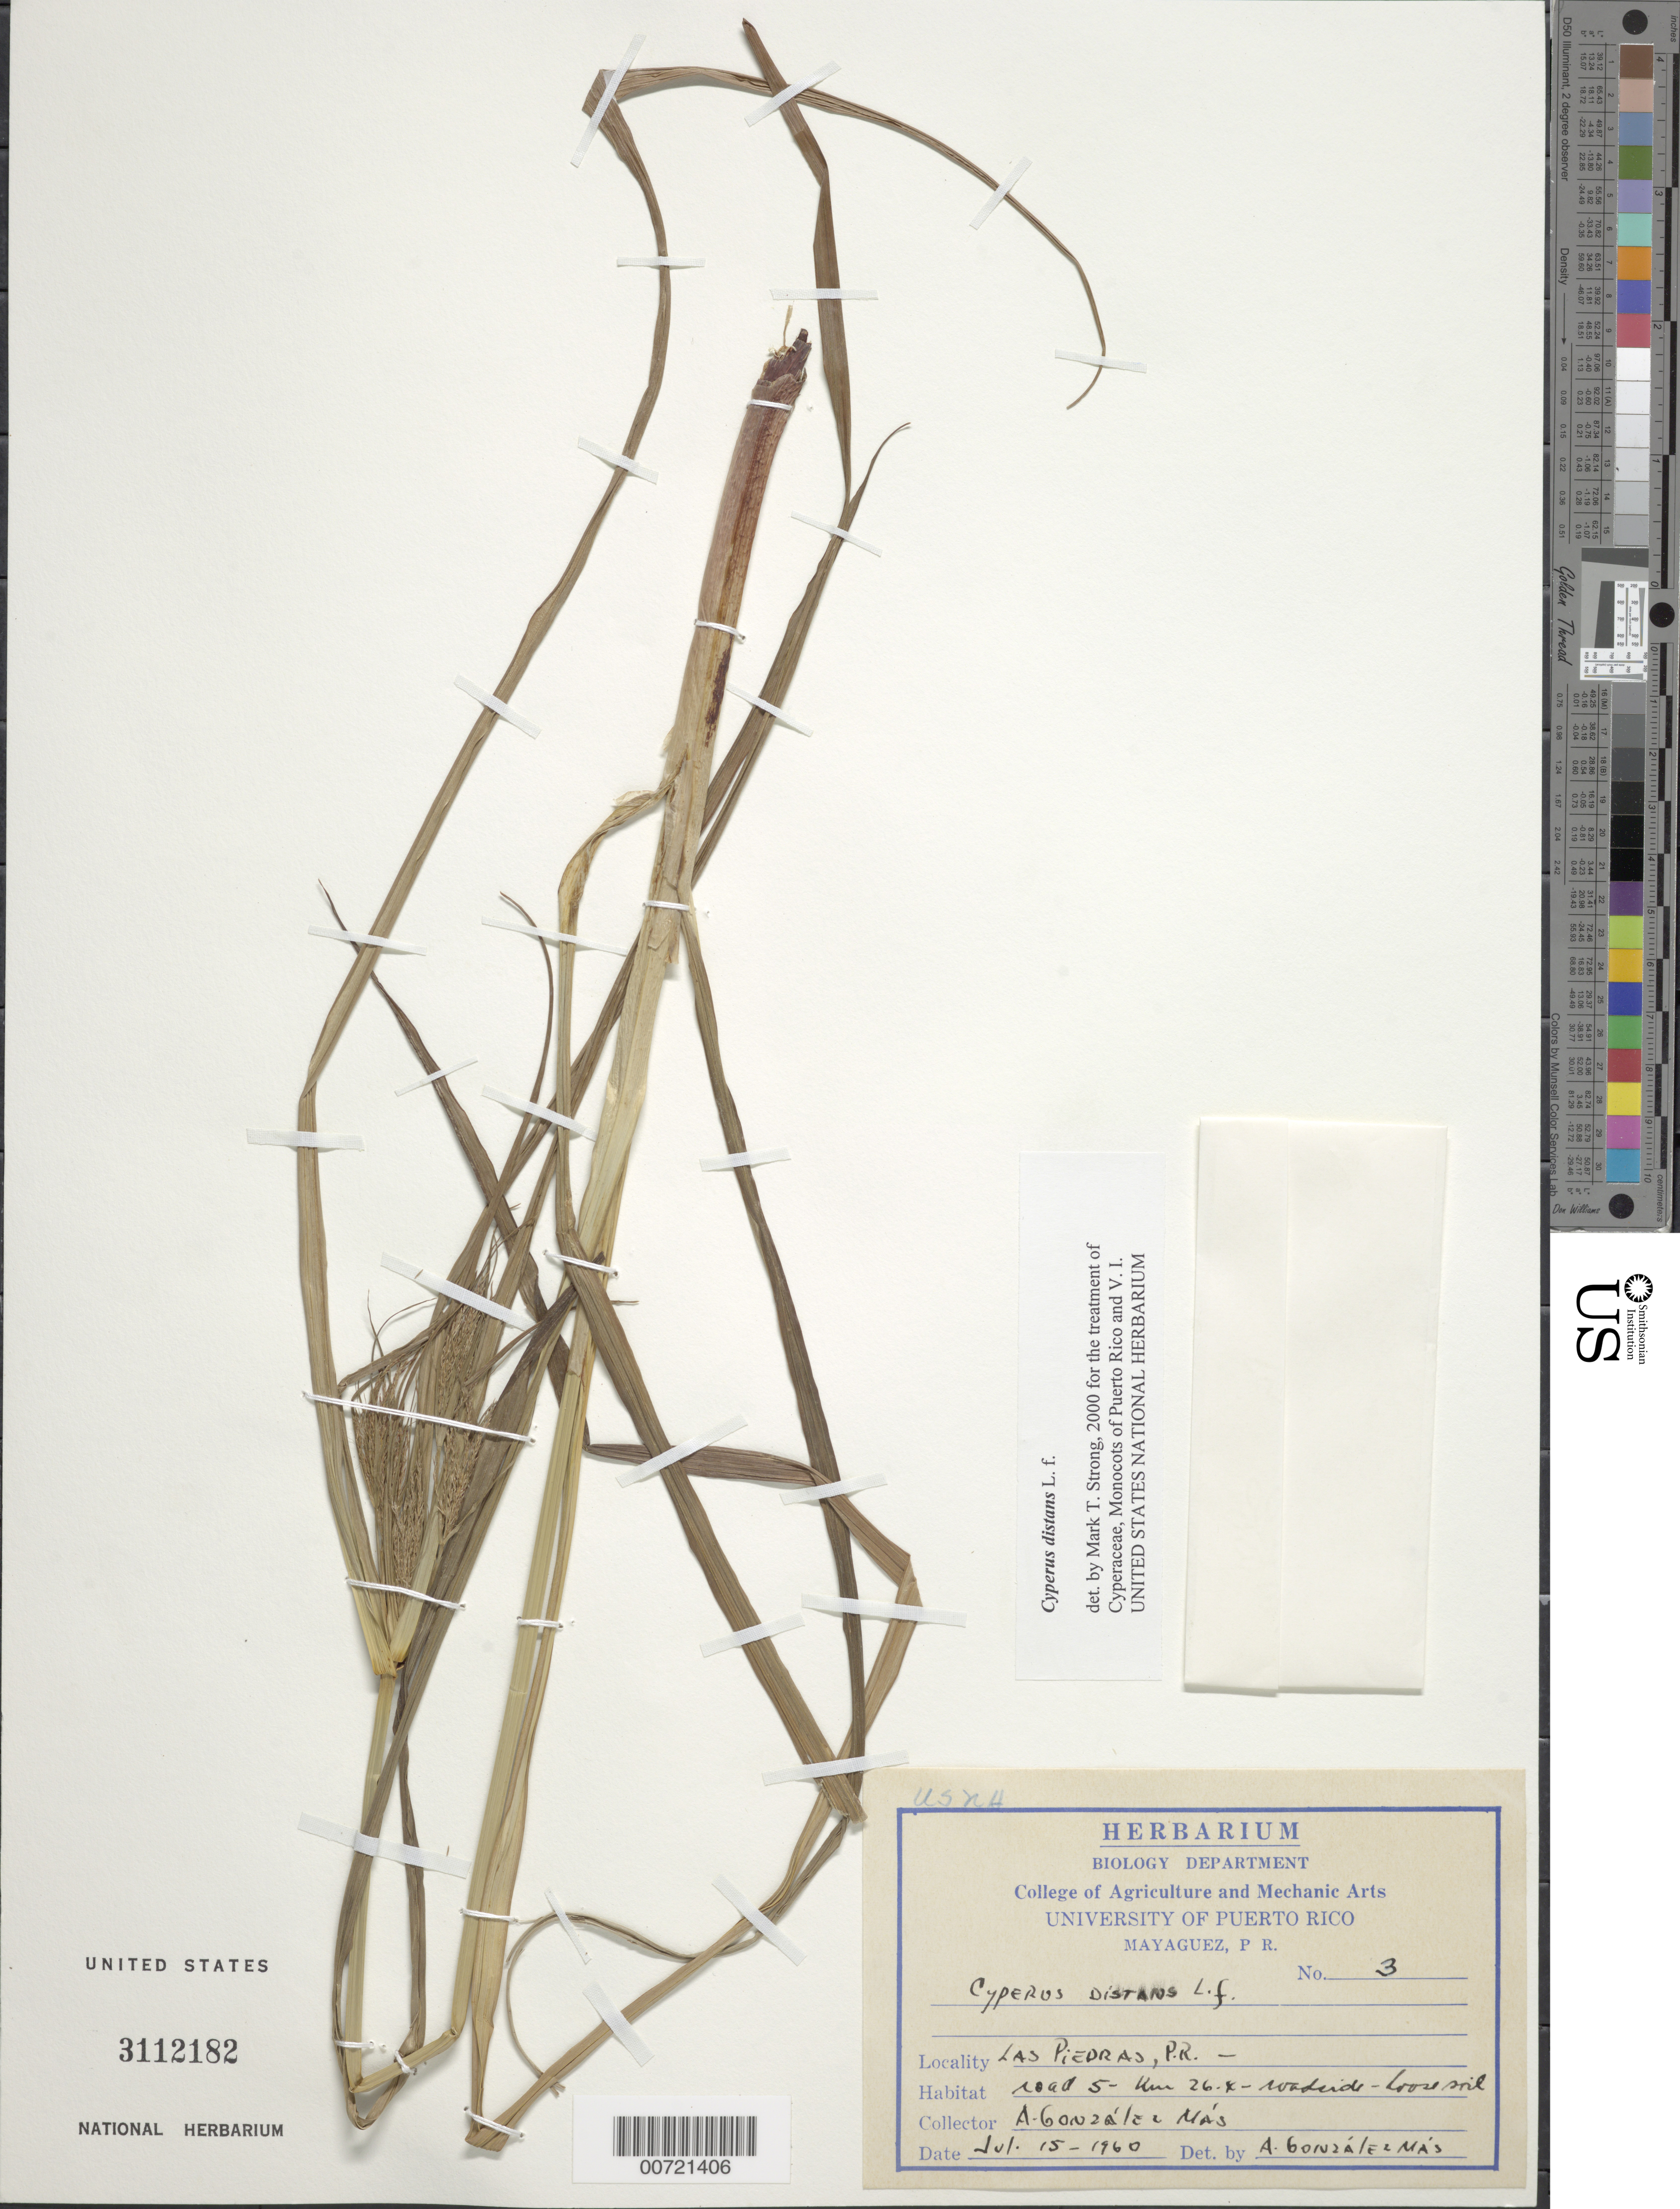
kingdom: Plantae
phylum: Tracheophyta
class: Liliopsida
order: Poales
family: Cyperaceae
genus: Cyperus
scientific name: Cyperus distans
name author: L. f.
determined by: Strong, M. T., (US), Smithsonian Institution - National Museum of Natural History (UNITED STATES)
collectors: A. González Más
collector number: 3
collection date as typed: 15 Jul 1960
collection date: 1960-07-15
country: Puerto Rico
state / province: Las Piedras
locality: Las Piedras, Rd. 5, km 26.4.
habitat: Roadside.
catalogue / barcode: US 3112182